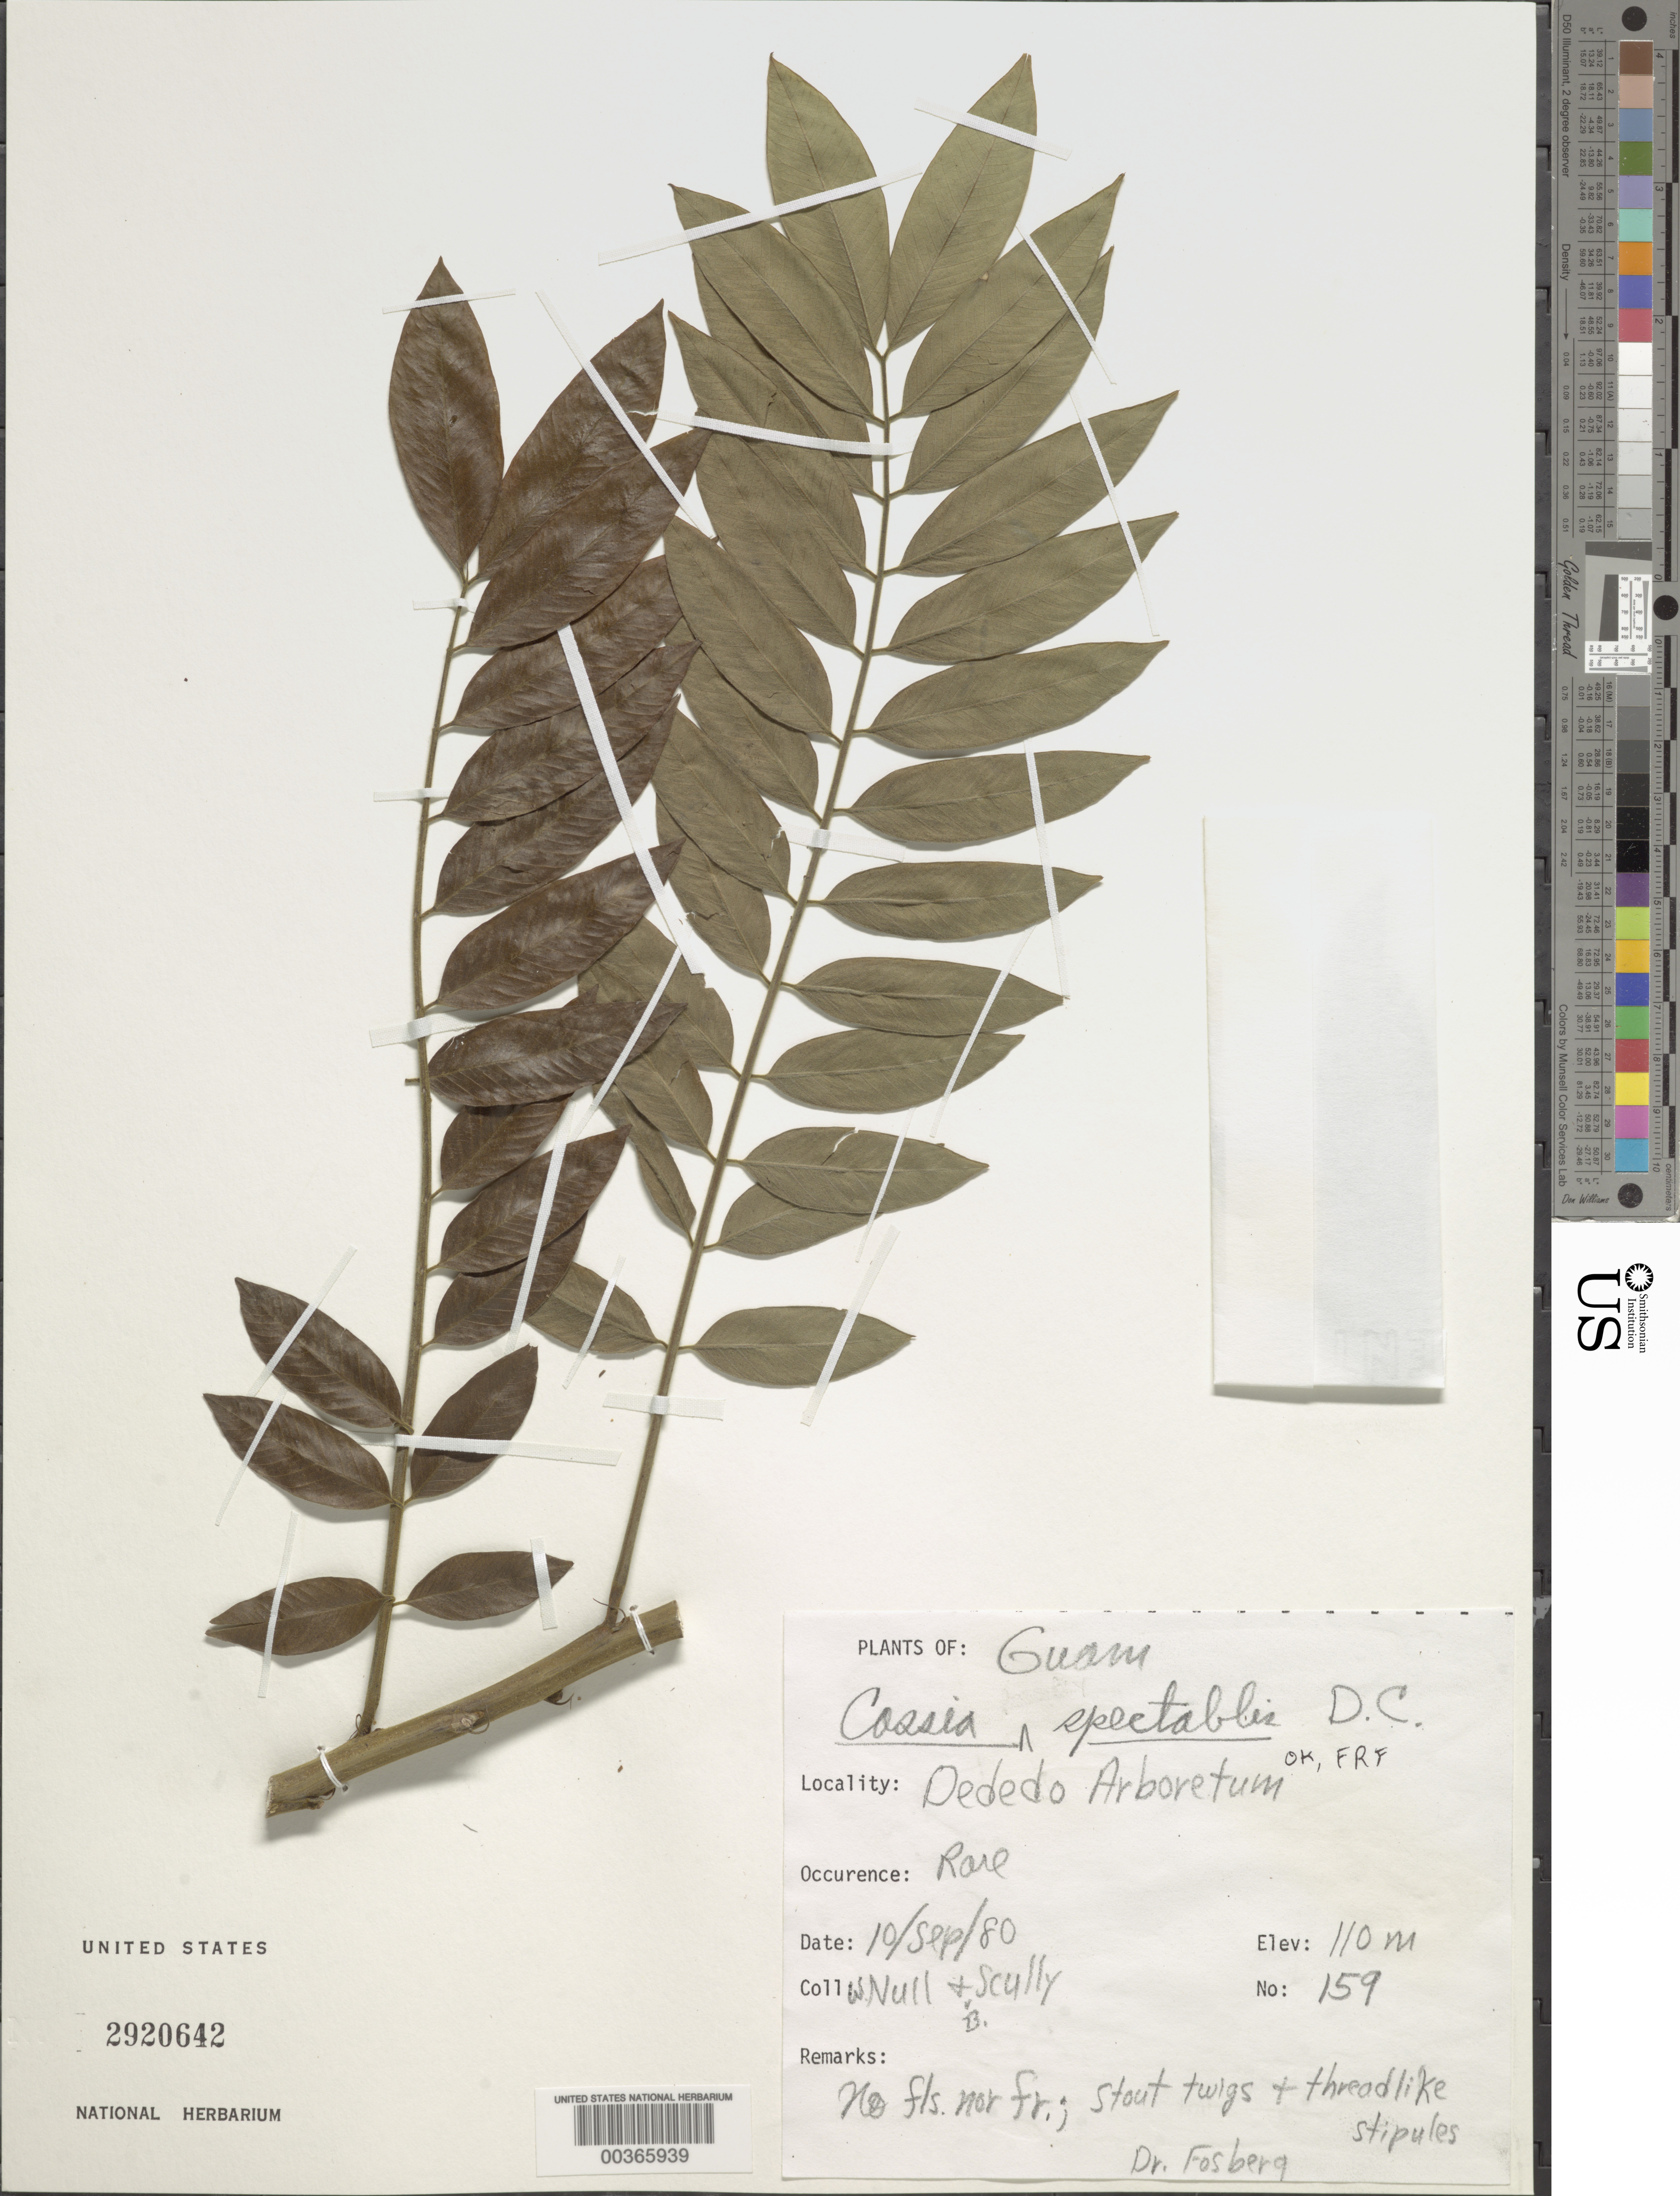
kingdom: Plantae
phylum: Tracheophyta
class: Magnoliopsida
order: Fabales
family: Fabaceae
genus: Senna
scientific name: Senna spectabilis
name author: (DC.) H.S. Irwin & Barneby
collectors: -. Null & B. Scully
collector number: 159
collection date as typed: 10 Sep 1980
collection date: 1980-09-10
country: Guam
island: Guam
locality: Dededo arboretum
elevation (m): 110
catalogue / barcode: US 2920642